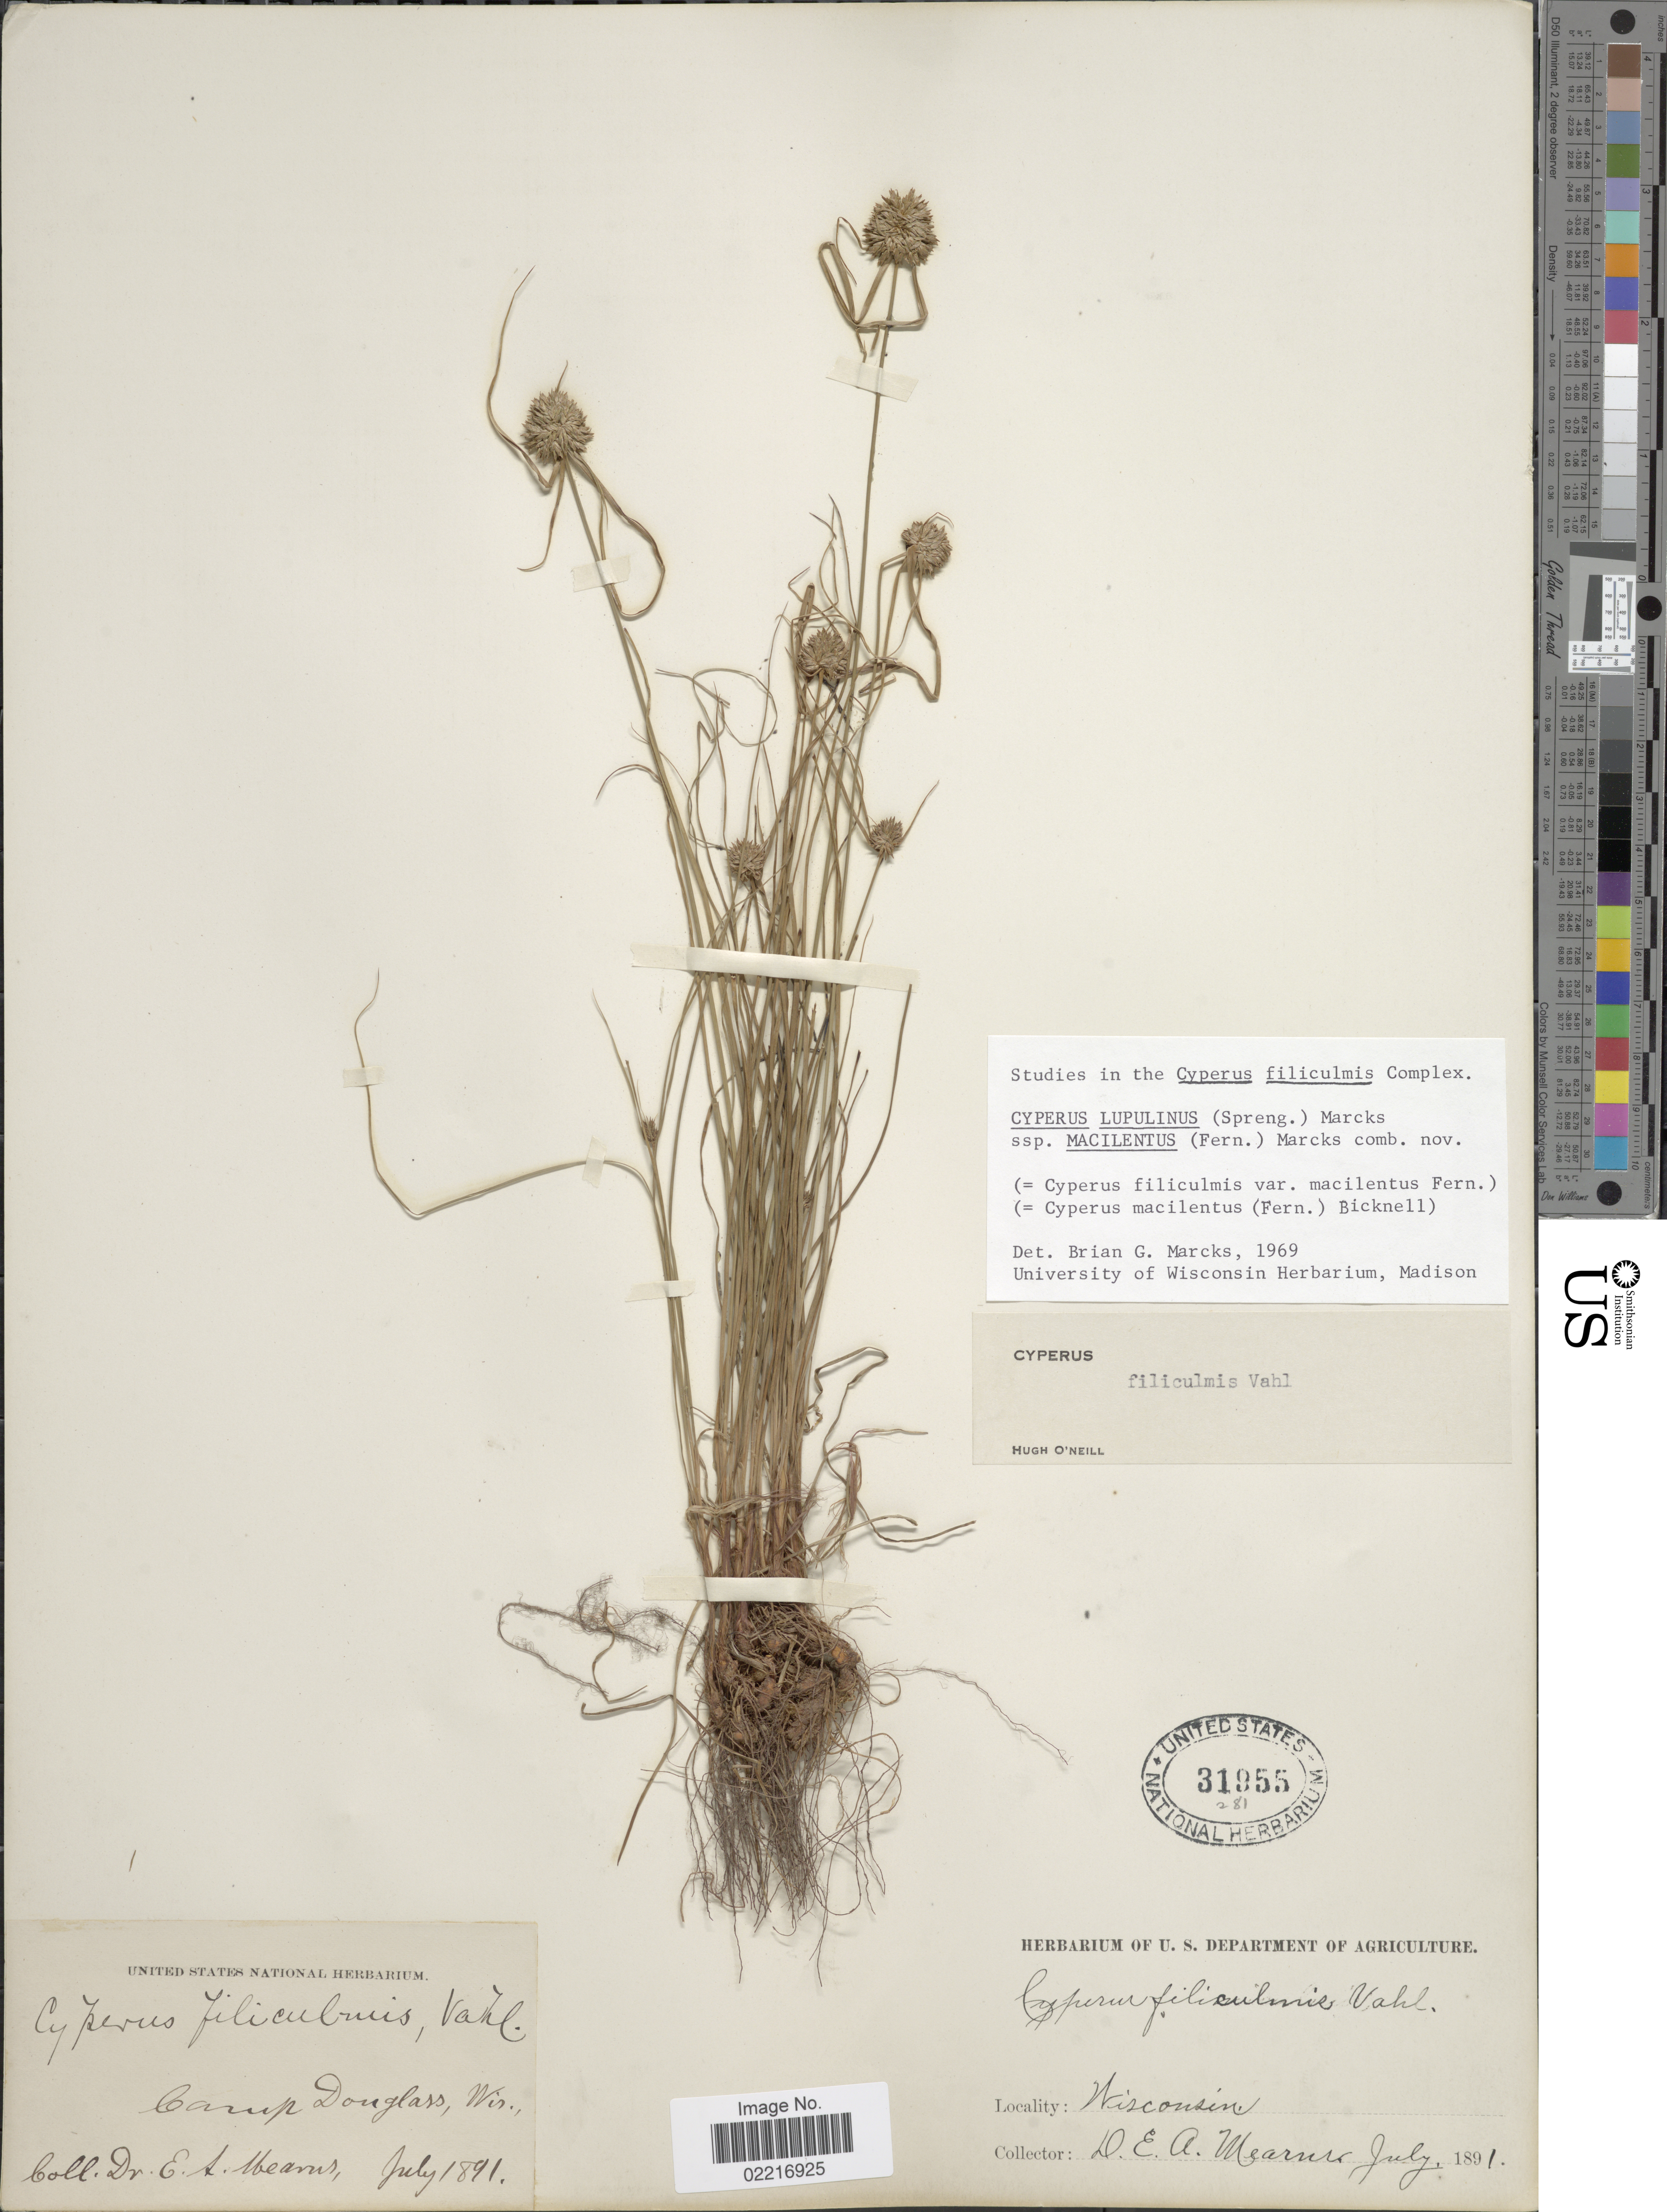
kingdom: Plantae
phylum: Tracheophyta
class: Liliopsida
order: Poales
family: Cyperaceae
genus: Cyperus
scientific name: Cyperus lupulinus subsp. macilentus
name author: (Fernald) Marcks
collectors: E. A. Mearns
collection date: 1891-07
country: United States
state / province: Wisconsin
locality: Camp Douglass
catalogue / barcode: US 31955